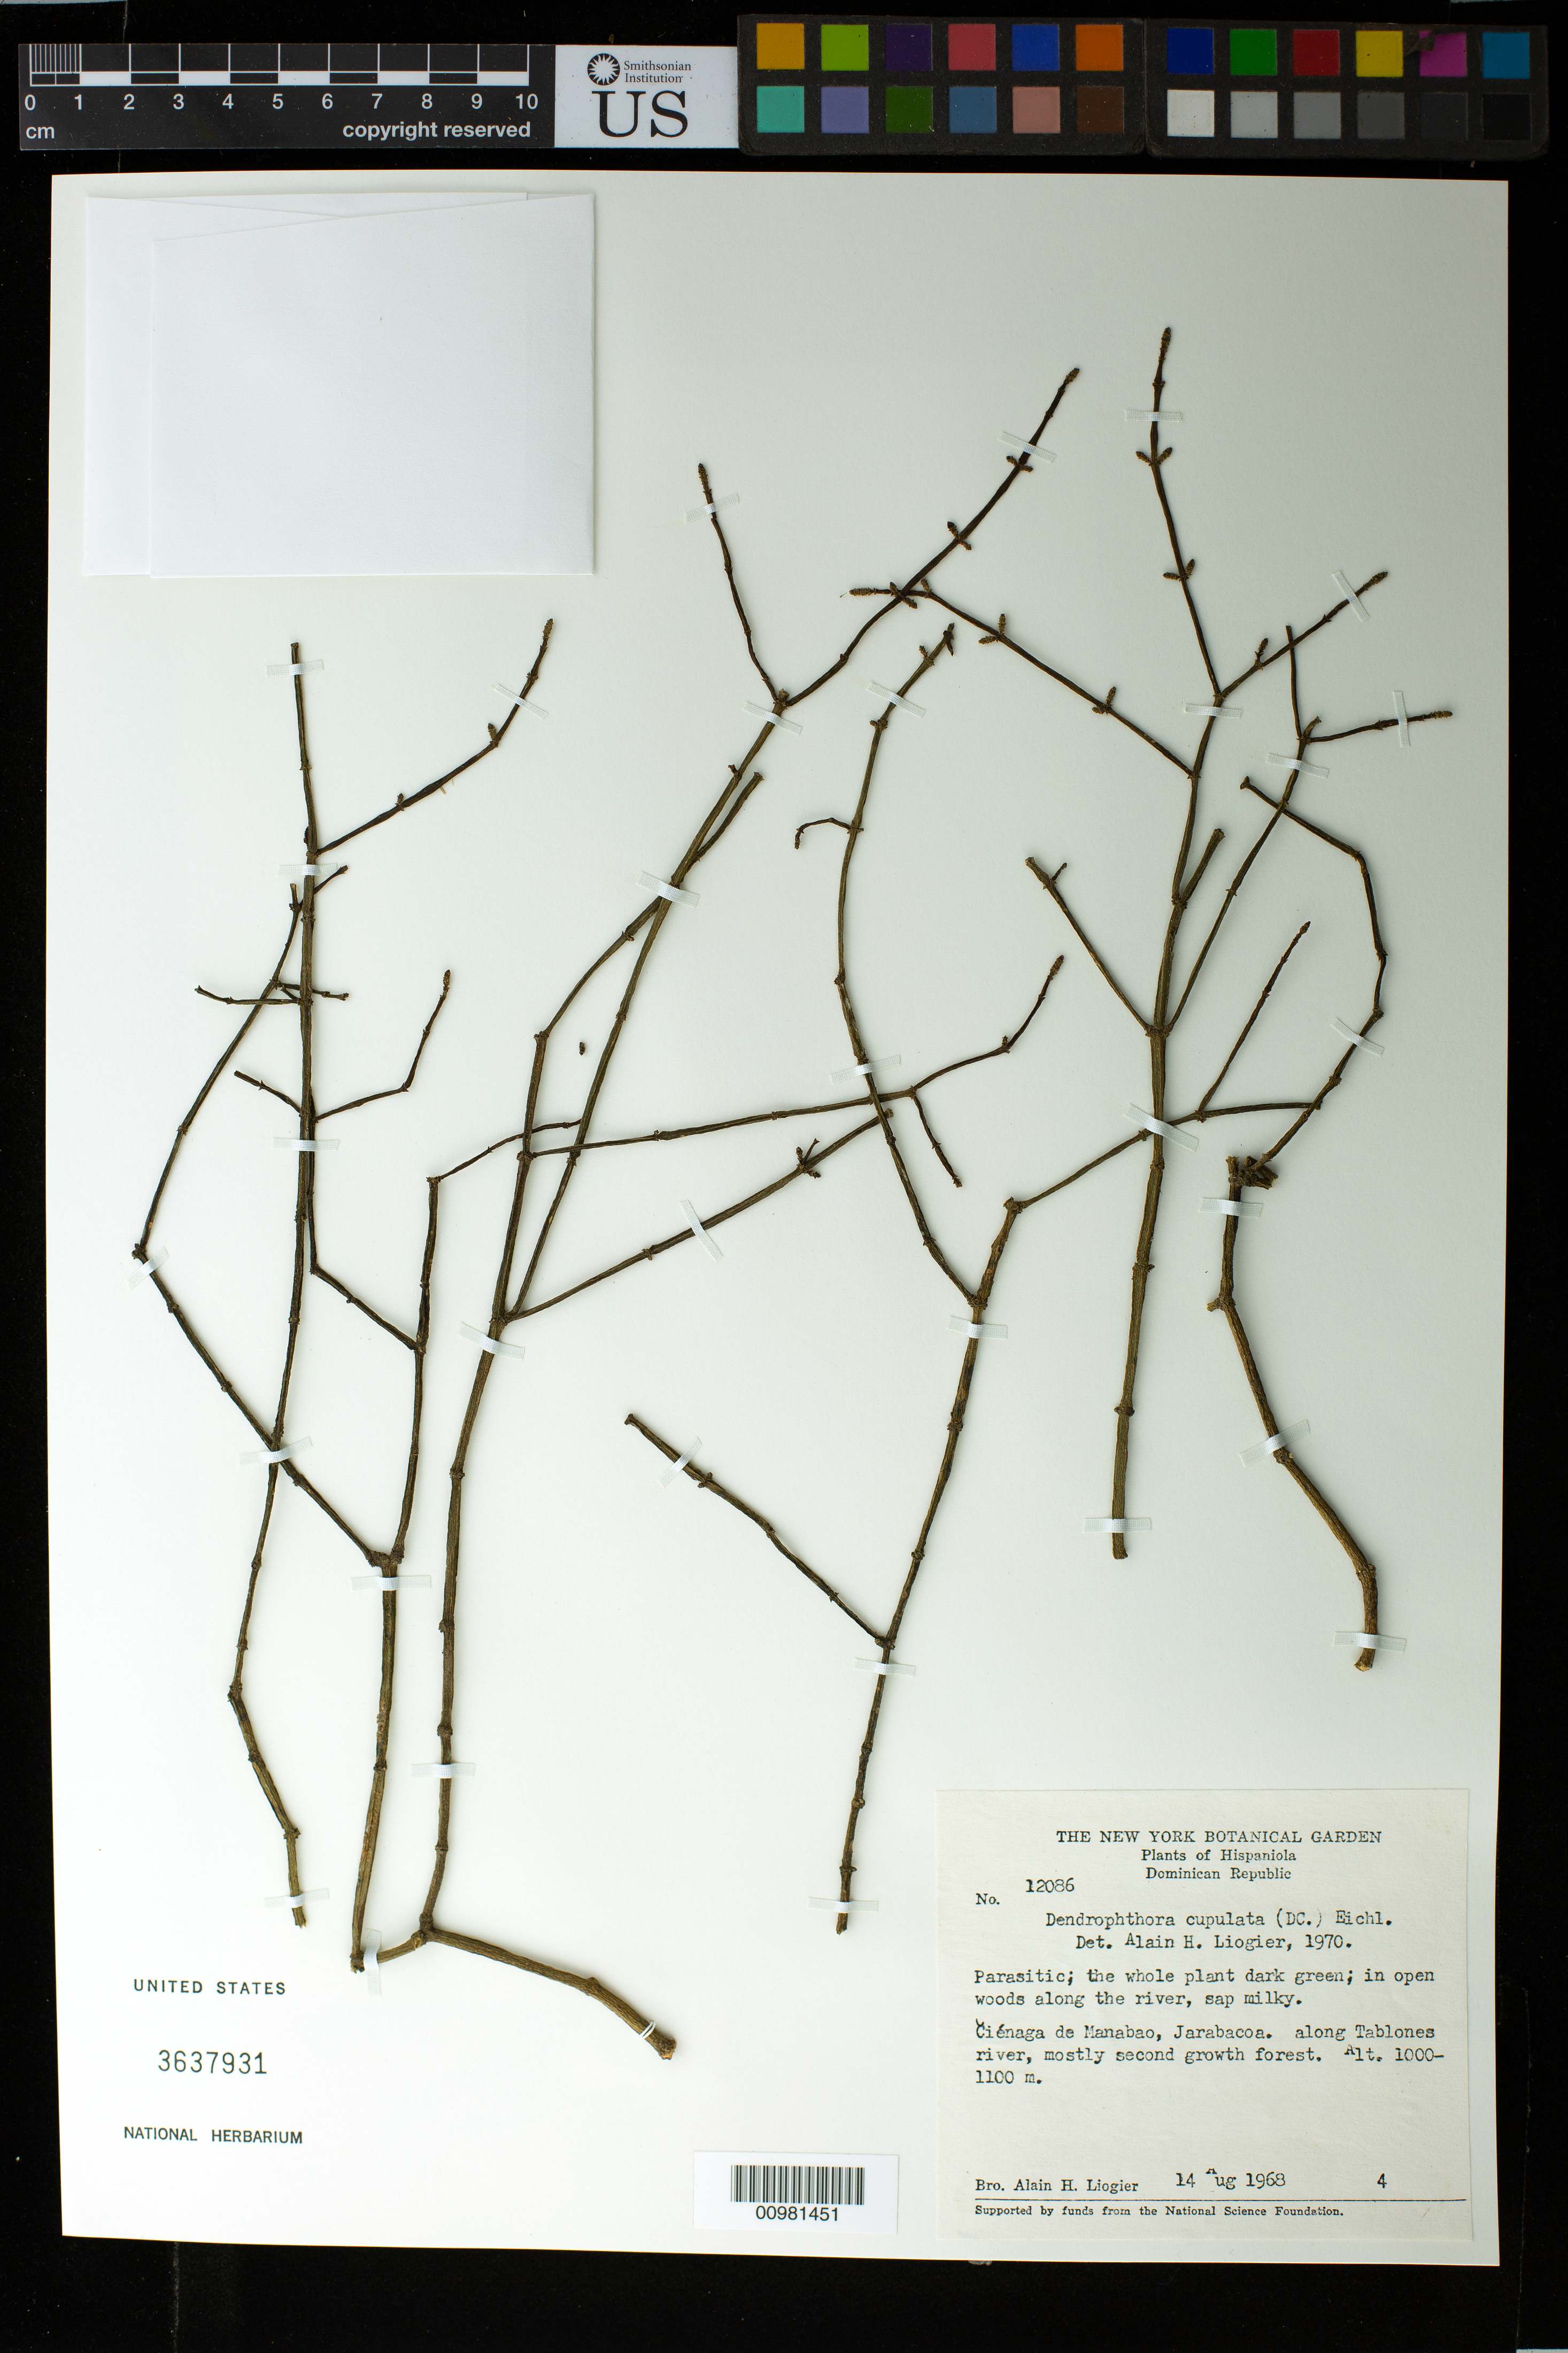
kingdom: Plantae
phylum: Tracheophyta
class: Magnoliopsida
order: Santalales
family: Viscaceae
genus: Dendrophthora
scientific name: Dendrophthora cupulata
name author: (DC.) Eichler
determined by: Liogier, Alain H.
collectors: A. H. Liogier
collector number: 12086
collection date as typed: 14 Aug 1968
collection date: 1968-08-14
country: Dominican Republic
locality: Cienaga de Manabao, Jarabacoa; along Tablones River, mostly second growth forest.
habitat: In open woods along river, mostly second growth forest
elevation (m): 1000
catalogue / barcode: US 3637931